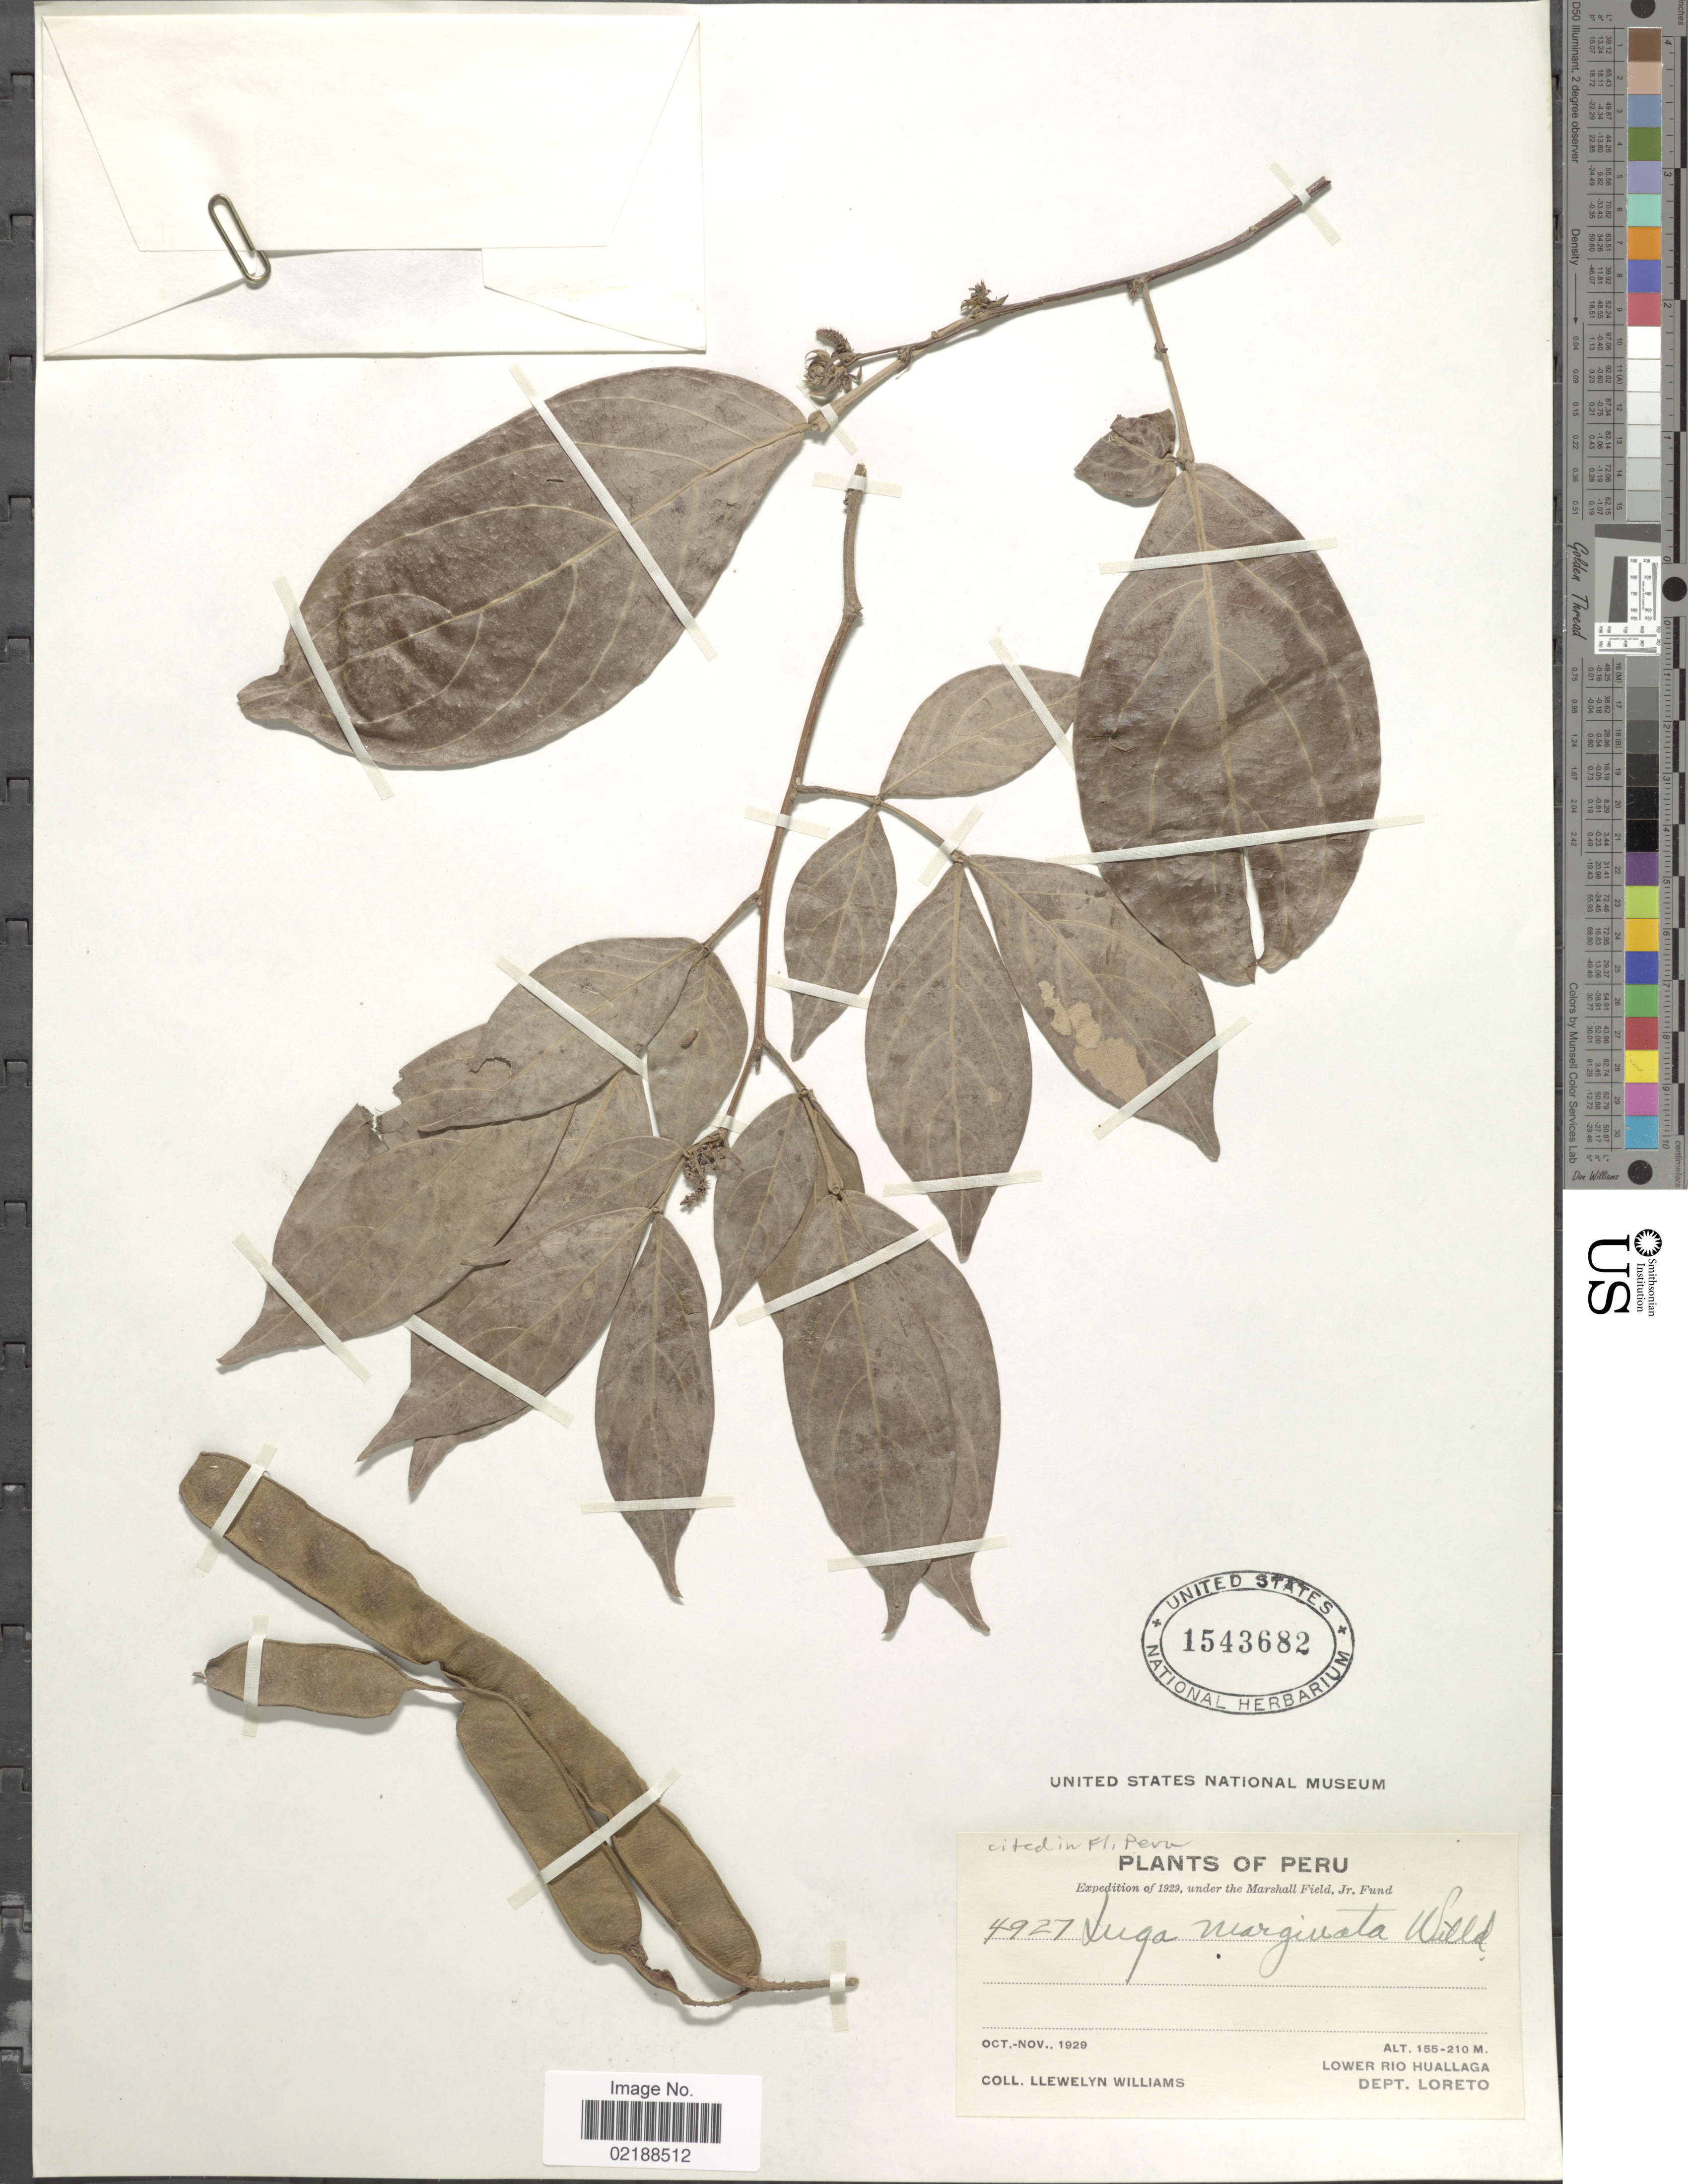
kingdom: Plantae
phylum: Tracheophyta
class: Magnoliopsida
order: Fabales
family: Fabaceae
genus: Inga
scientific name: Inga marginata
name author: Willd.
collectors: Ll. Williams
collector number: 4927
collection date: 1929-10/1929-11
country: Peru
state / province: Loreto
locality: Lower Rio Huallaga, Dept. Loreto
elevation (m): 155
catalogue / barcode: US 1543682